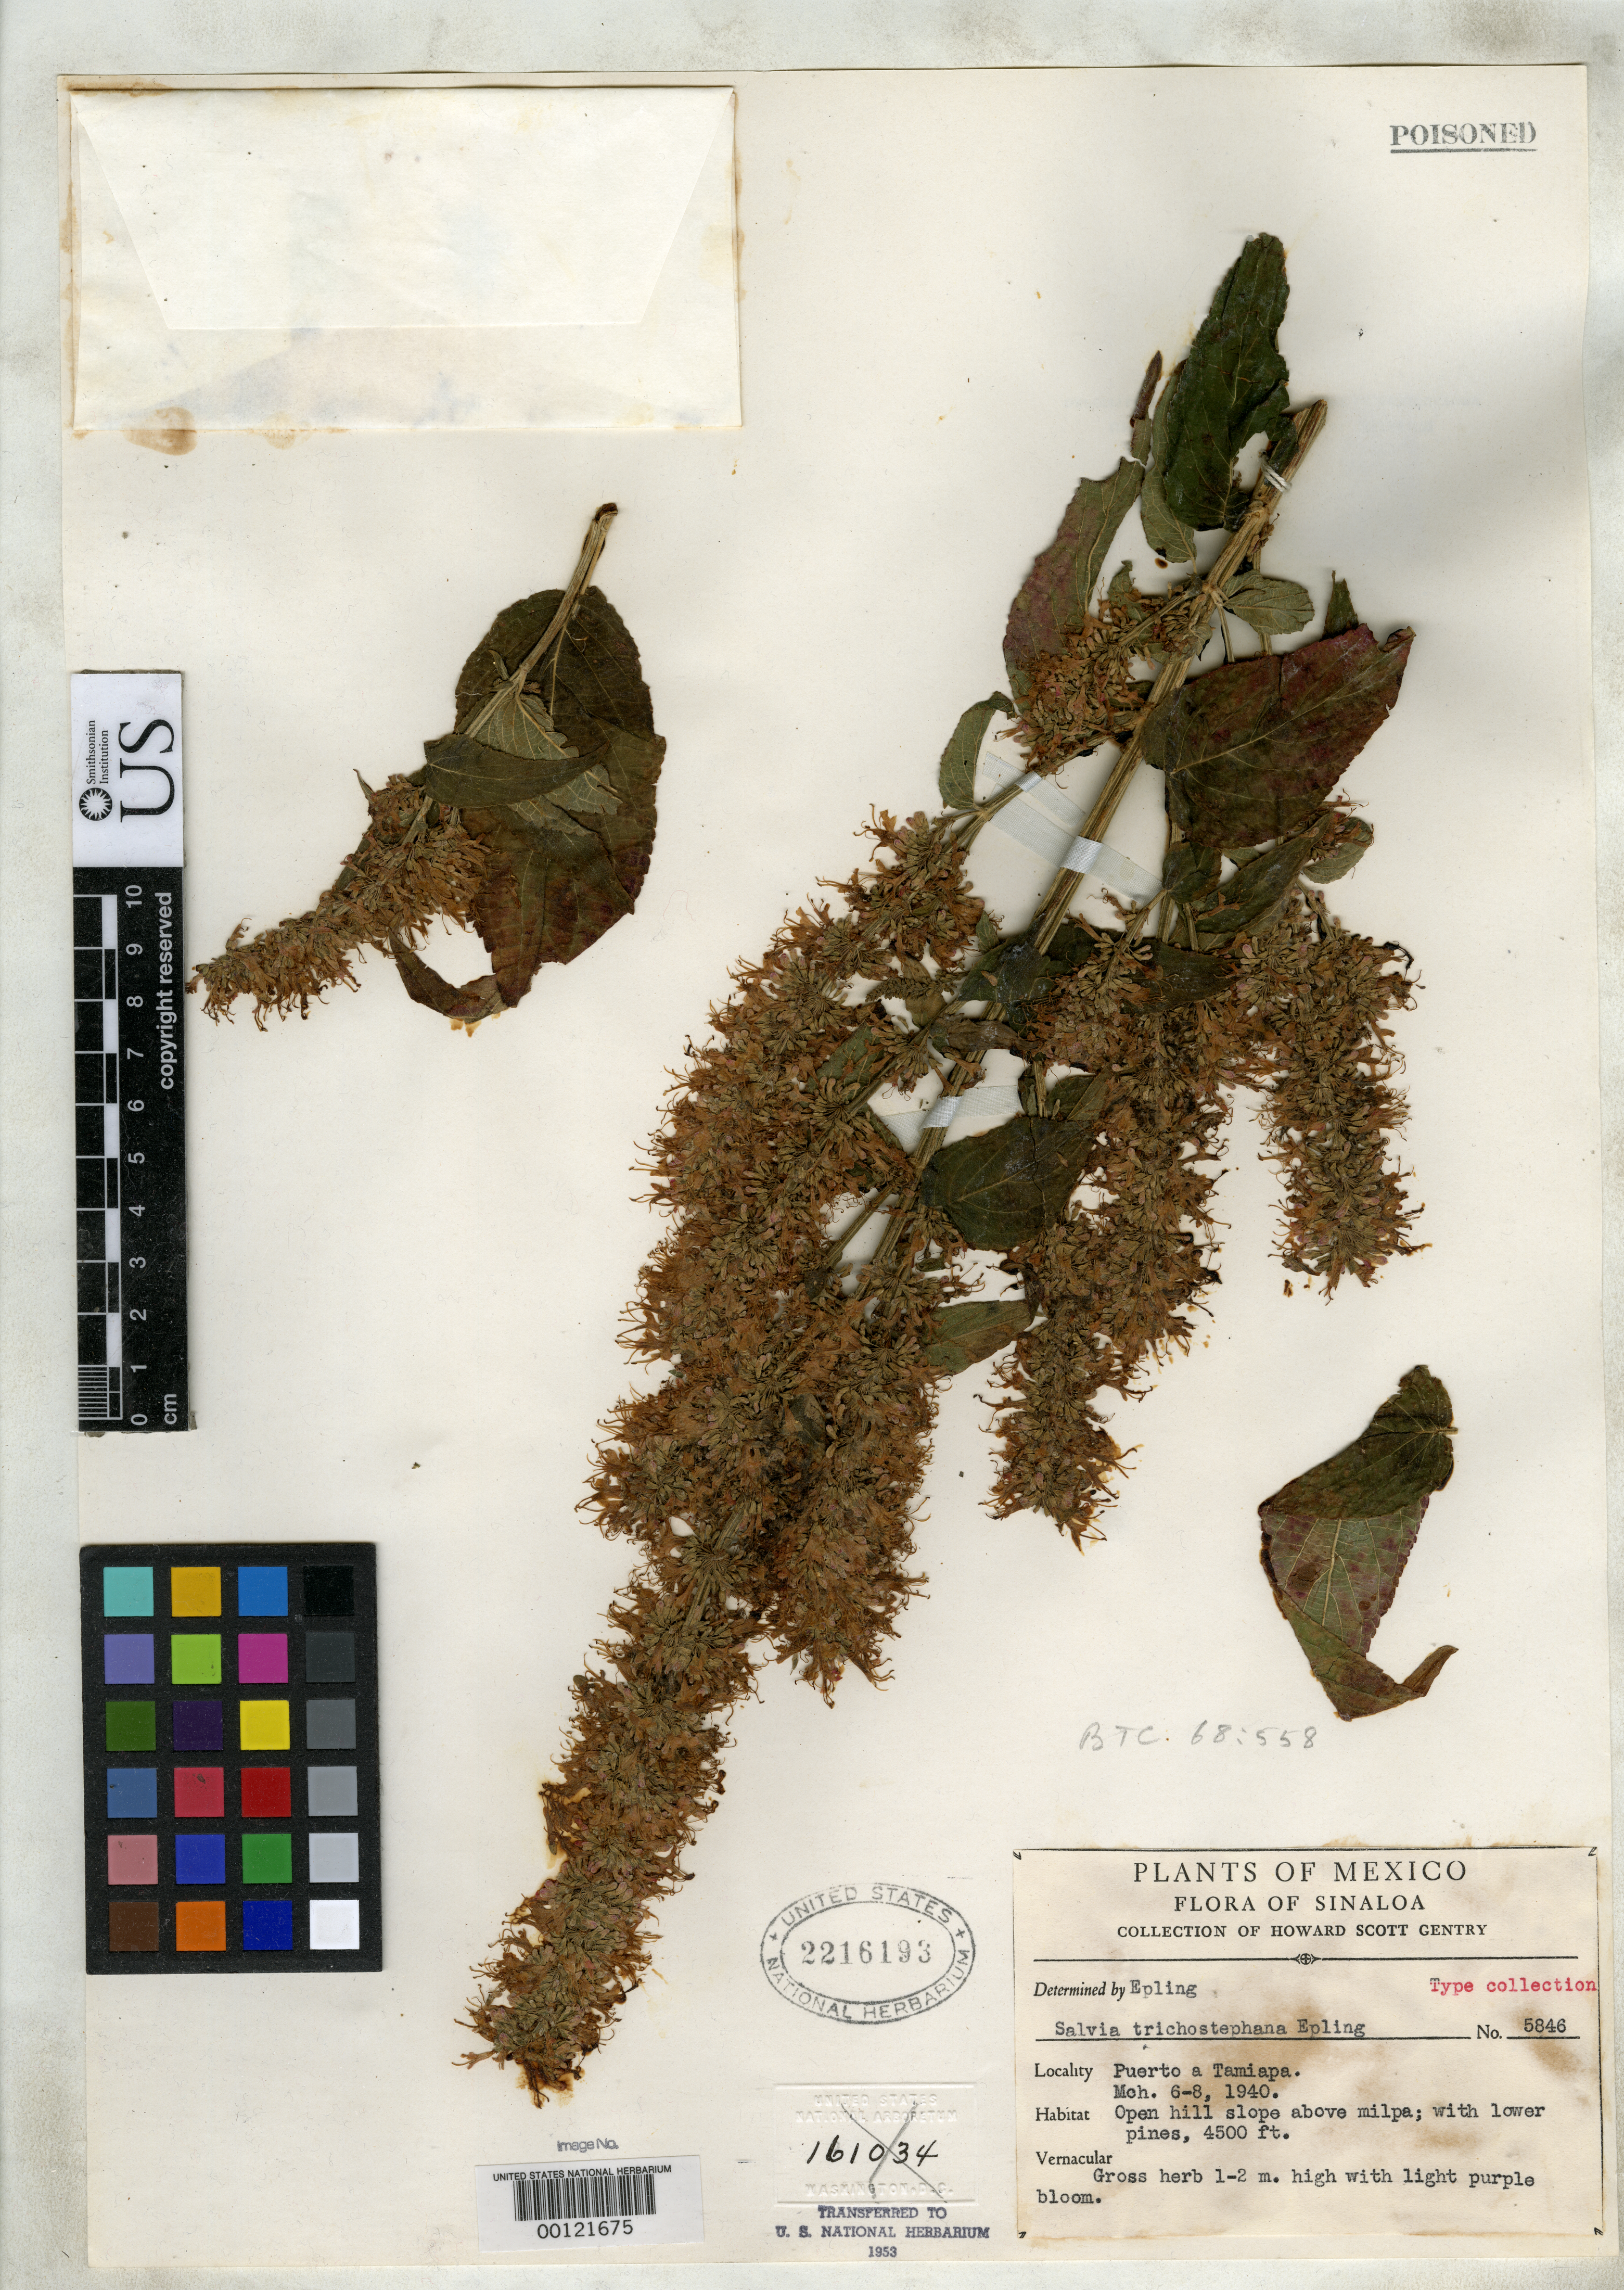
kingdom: Plantae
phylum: Tracheophyta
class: Magnoliopsida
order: Lamiales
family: Lamiaceae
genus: Salvia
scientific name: Salvia trichostephana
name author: Epling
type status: Isotype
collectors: H. S. Gentry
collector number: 5846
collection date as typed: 06 Mar 1940 to 08 Mar 1940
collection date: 1940-03-06/1940-03-08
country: Mexico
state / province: Sinaloa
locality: Puerto a Tamiapa.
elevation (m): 1372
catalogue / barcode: US 2216193